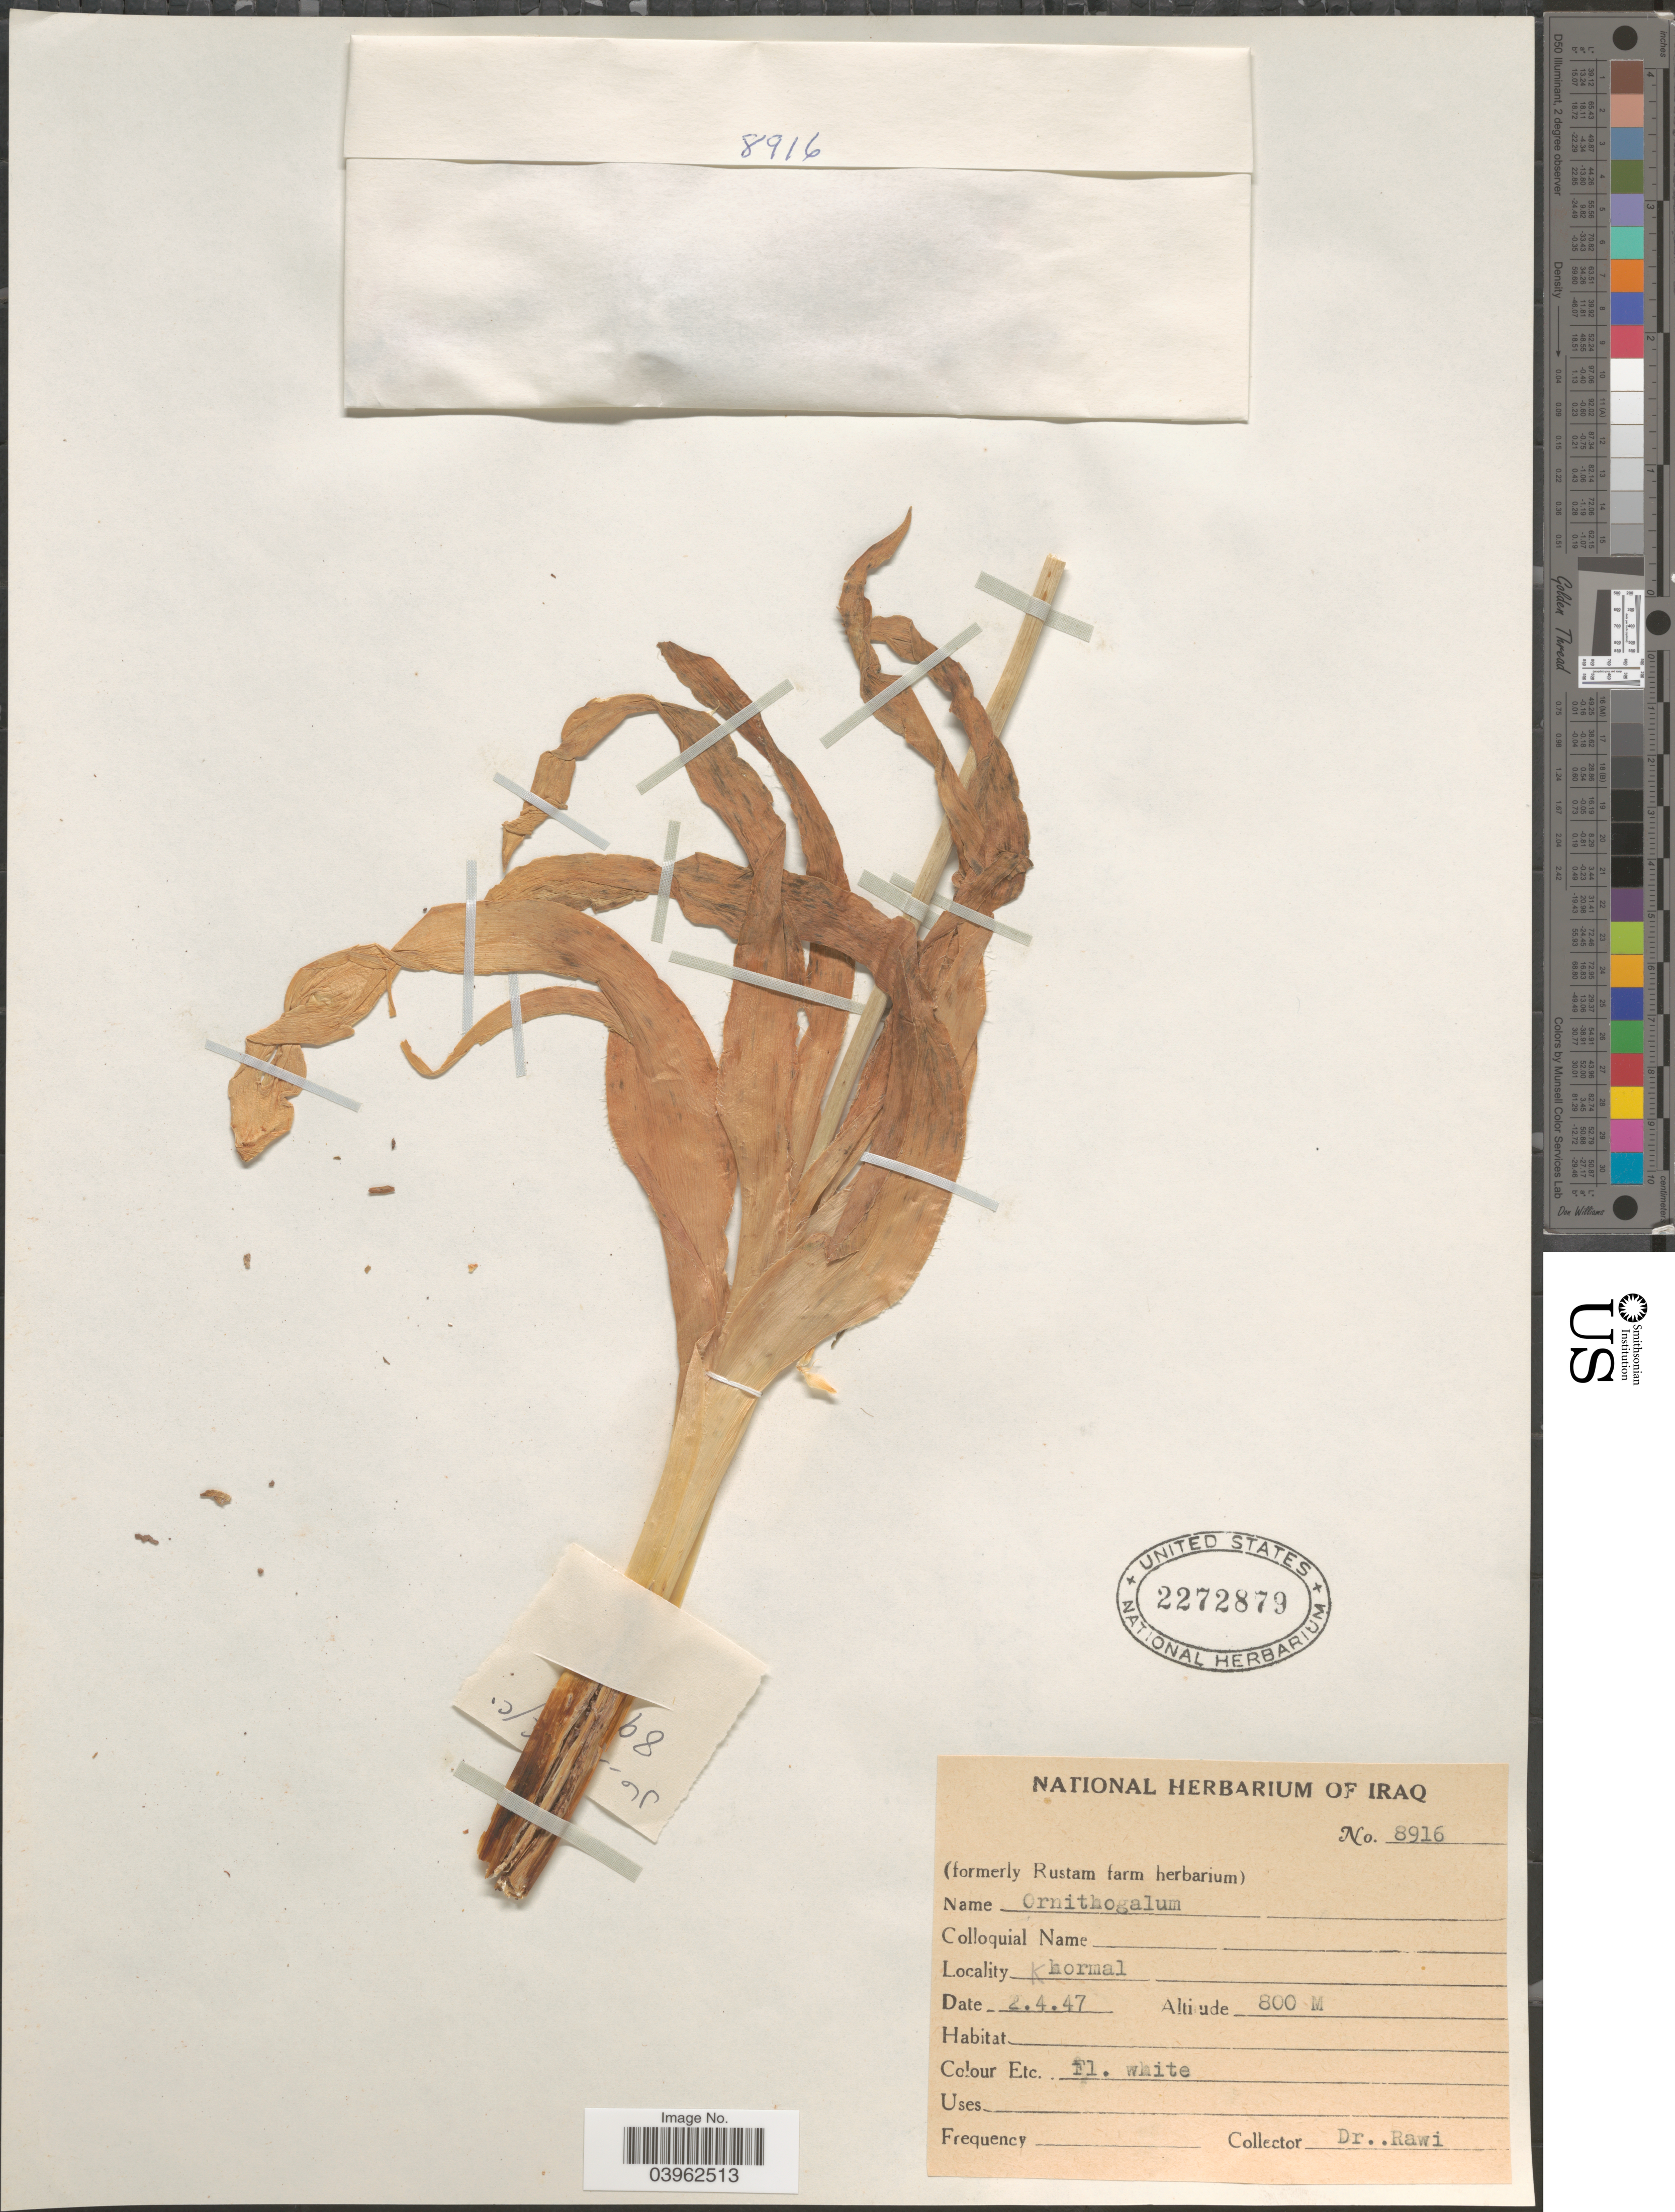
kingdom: Plantae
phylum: Tracheophyta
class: Liliopsida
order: Asparagales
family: Asparagaceae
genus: Ornithogalum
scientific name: Ornithogalum sp.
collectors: -. Rawi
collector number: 8916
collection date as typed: Transcribed d/m/y: 2/4/47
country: Iraq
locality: Khormal.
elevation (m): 800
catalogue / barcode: US 2272879